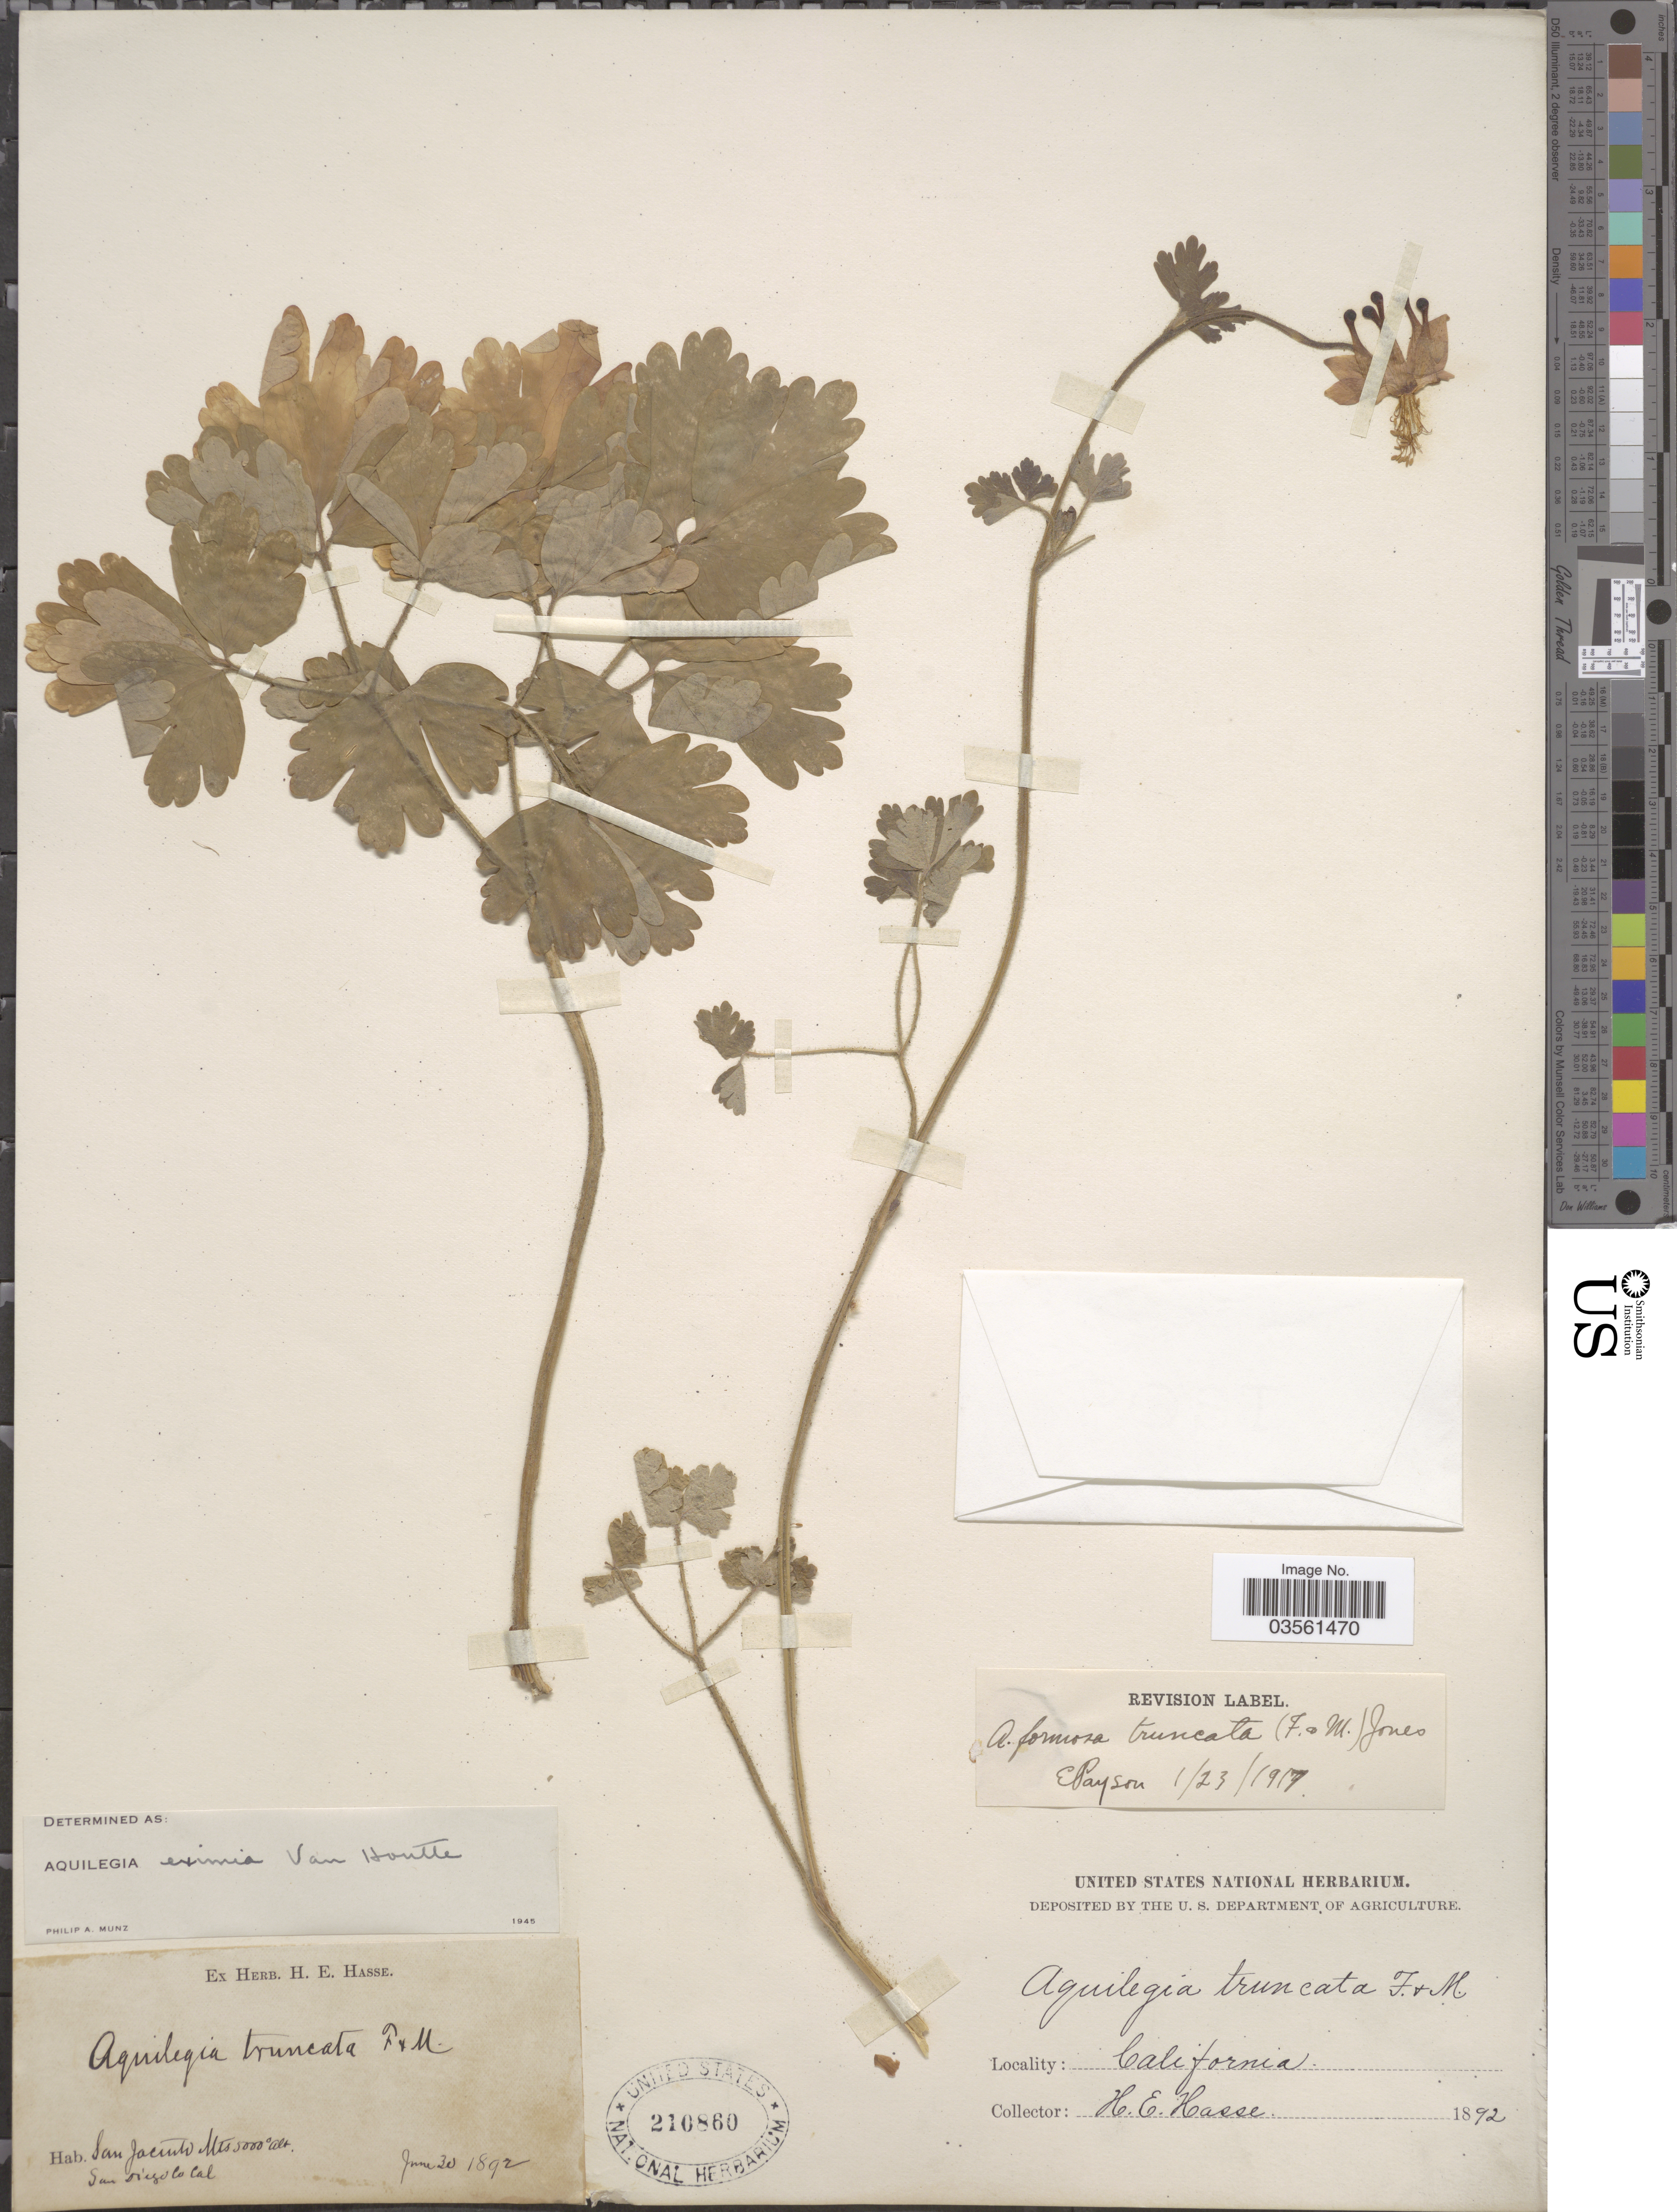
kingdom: Plantae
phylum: Tracheophyta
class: Magnoliopsida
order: Ranunculales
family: Ranunculaceae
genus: Aquilegia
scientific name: Aquilegia eximia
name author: Van Houtte & Planch.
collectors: H. E. Hasse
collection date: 1892-06-30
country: United States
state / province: California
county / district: Riverside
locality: San Jacinto Mts. San Diego Co.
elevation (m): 1524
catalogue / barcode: US 210860